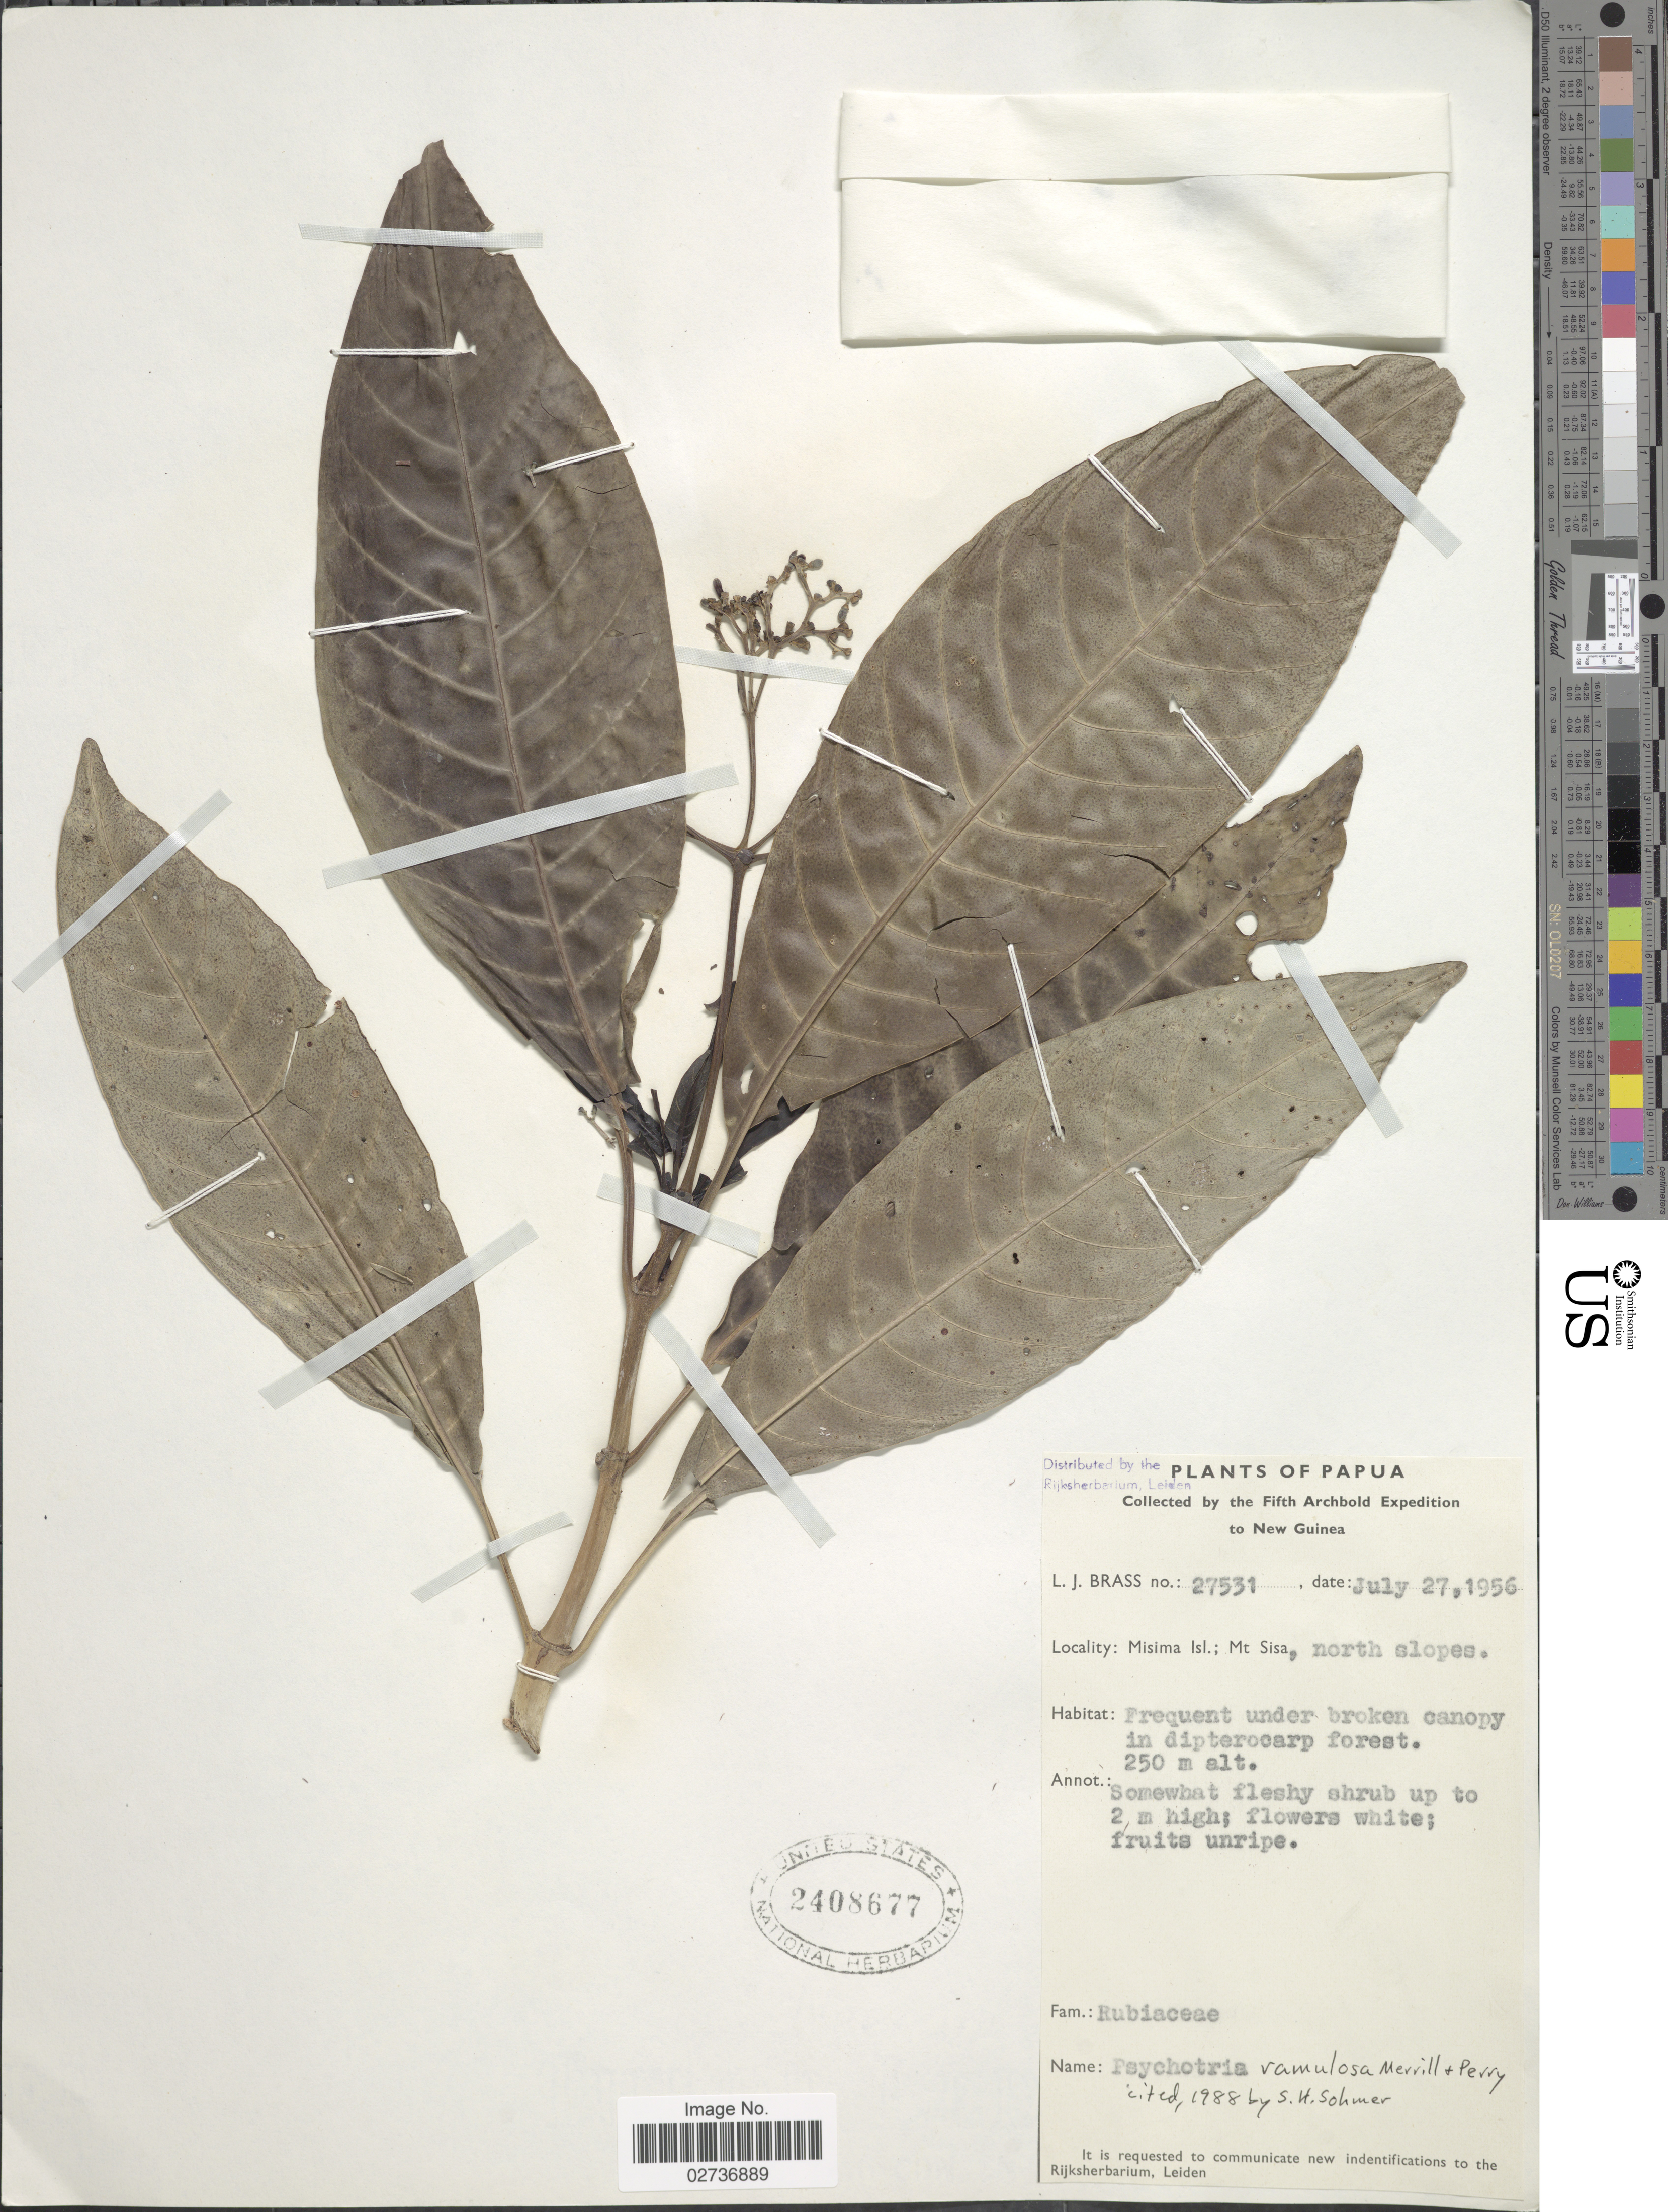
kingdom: Plantae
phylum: Tracheophyta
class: Magnoliopsida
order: Gentianales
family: Rubiaceae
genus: Psychotria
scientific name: Psychotria ramulosa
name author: Merr. ex L.M. Perry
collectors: L. J. Brass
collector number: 27531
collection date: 1956-07-27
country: Papua New Guinea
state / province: Milne Bay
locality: Misima Isl.; Mt. Sisa, north slopes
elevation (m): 250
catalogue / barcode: US 2408677